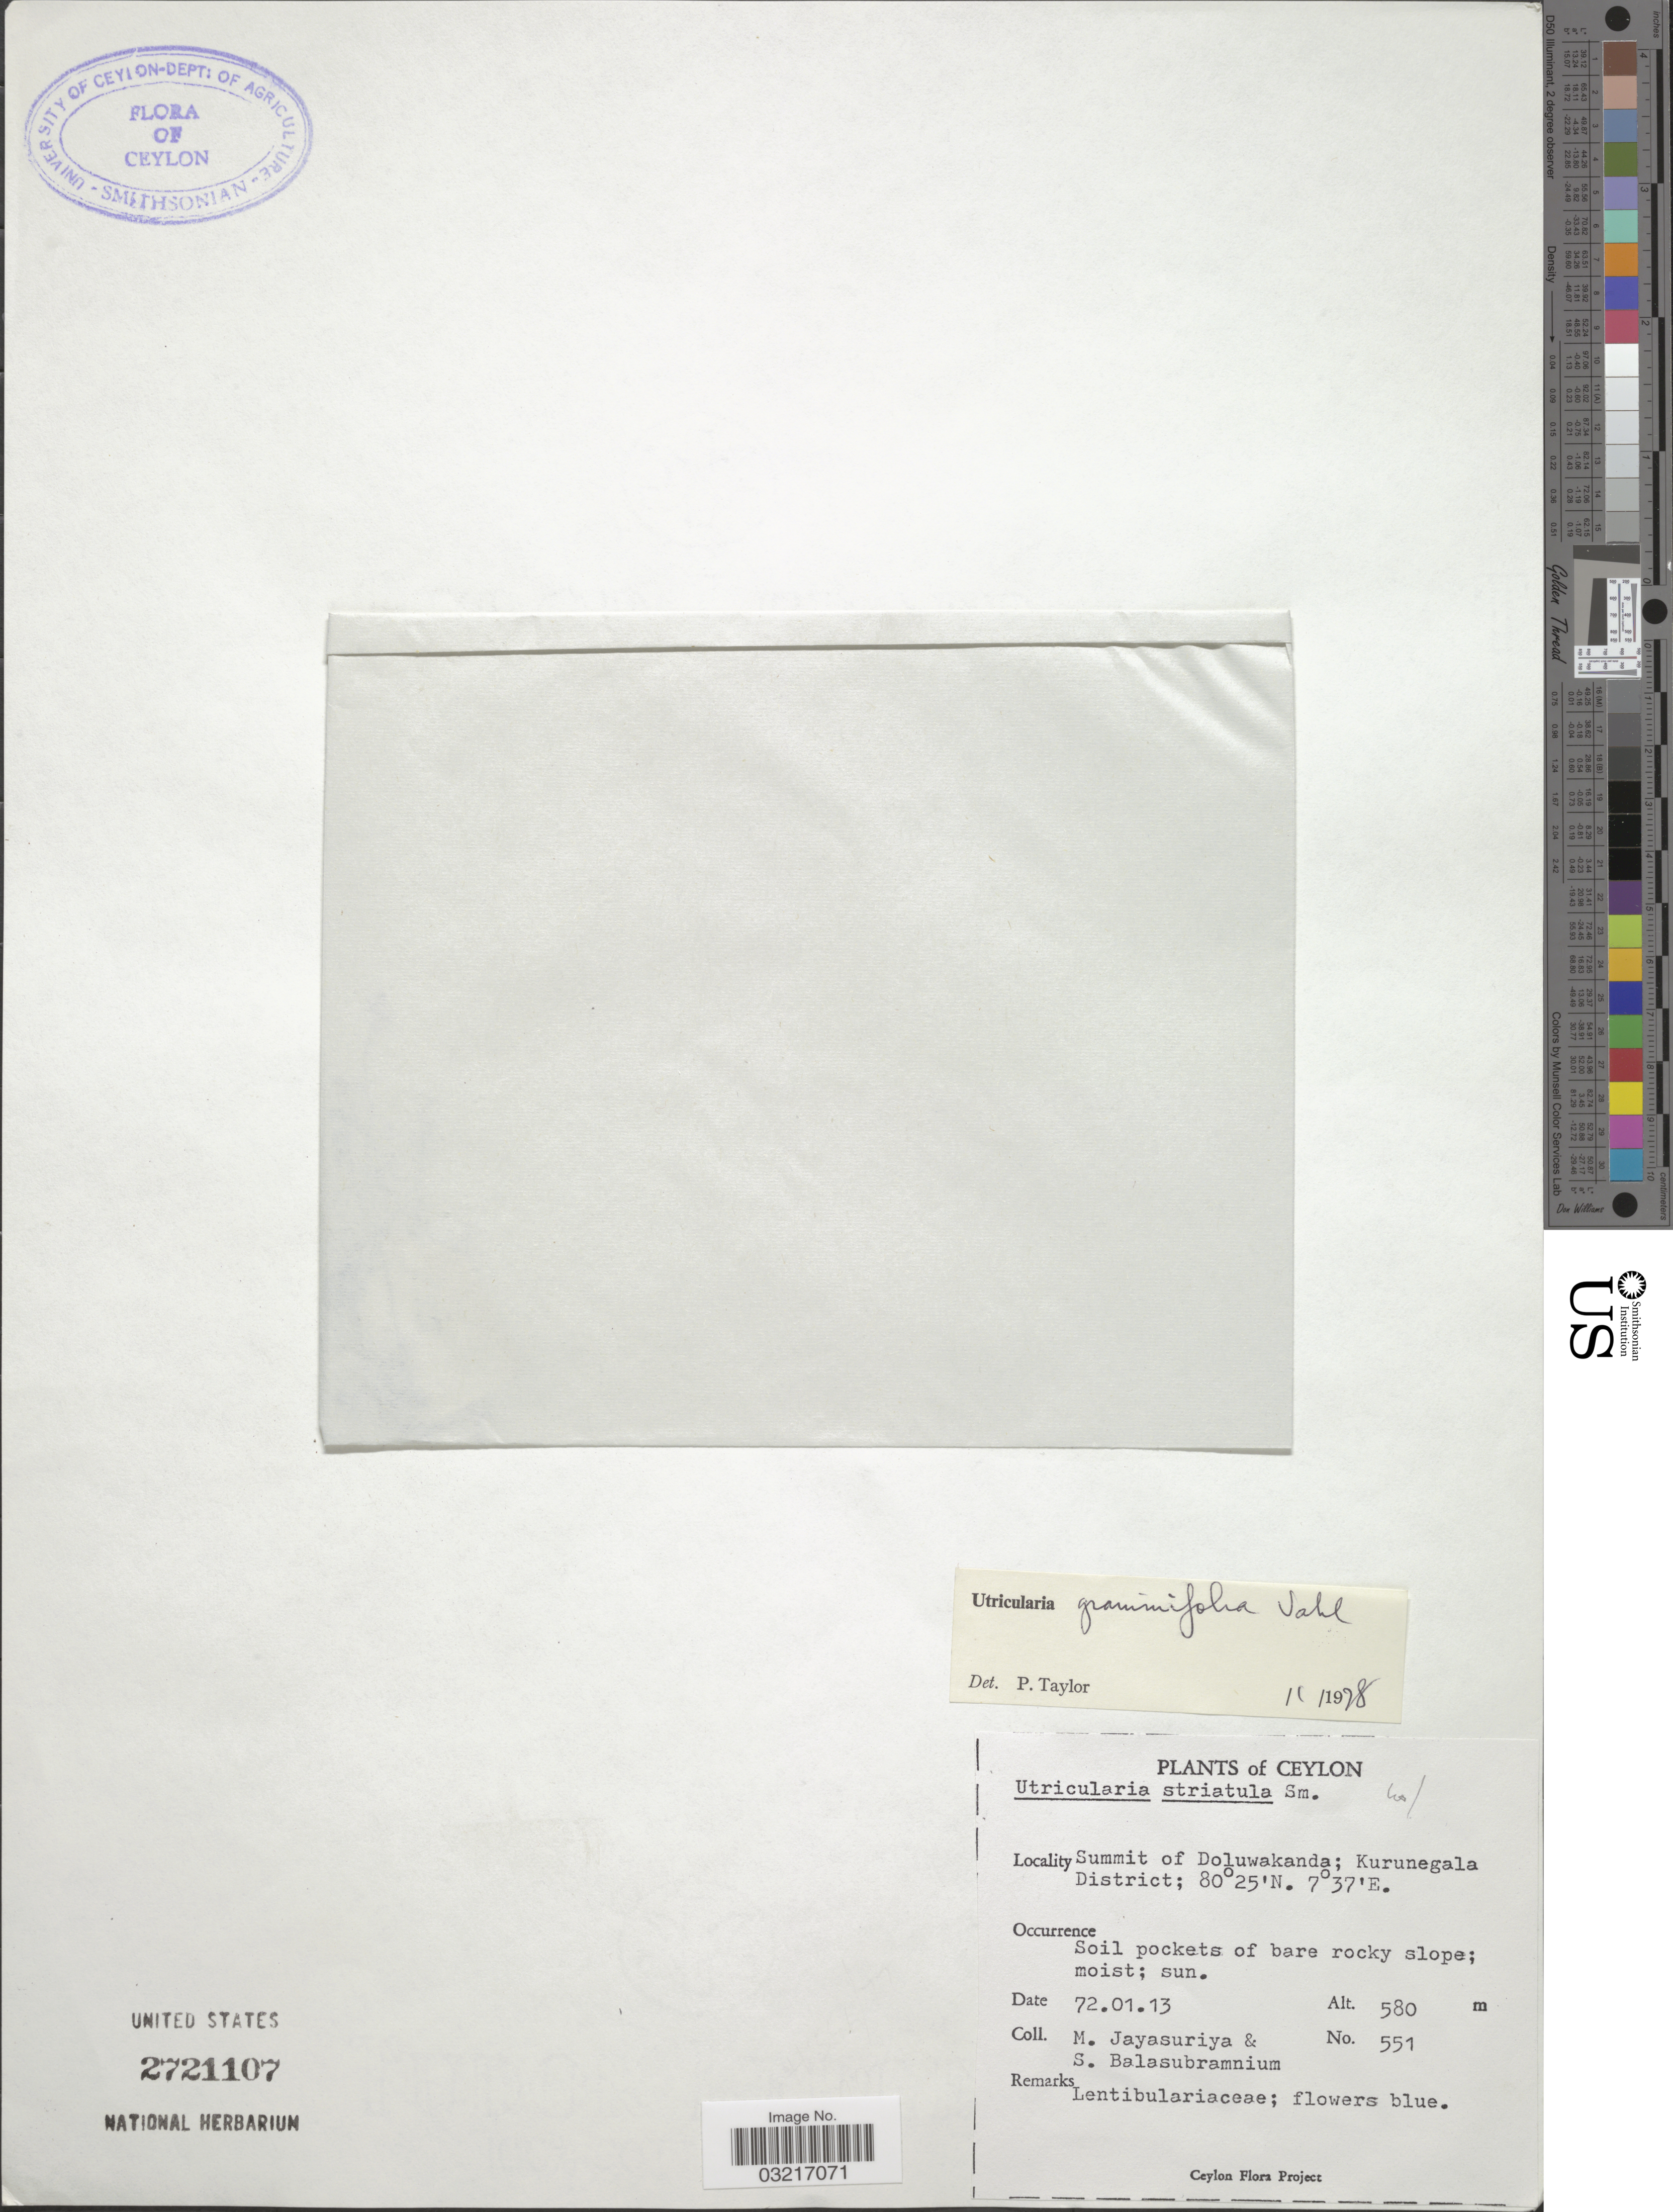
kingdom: Plantae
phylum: Tracheophyta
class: Magnoliopsida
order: Lamiales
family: Lentibulariaceae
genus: Utricularia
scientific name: Utricularia graminifolia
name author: Vahl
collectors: M. Jayasuriya & S. Balasubramanium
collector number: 551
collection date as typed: Transcribed d/m/y: 13/1/72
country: Sri Lanka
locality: Ceylon, Summit of Doluwakanda; Kurunegala District.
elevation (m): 580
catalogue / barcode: US 2721107